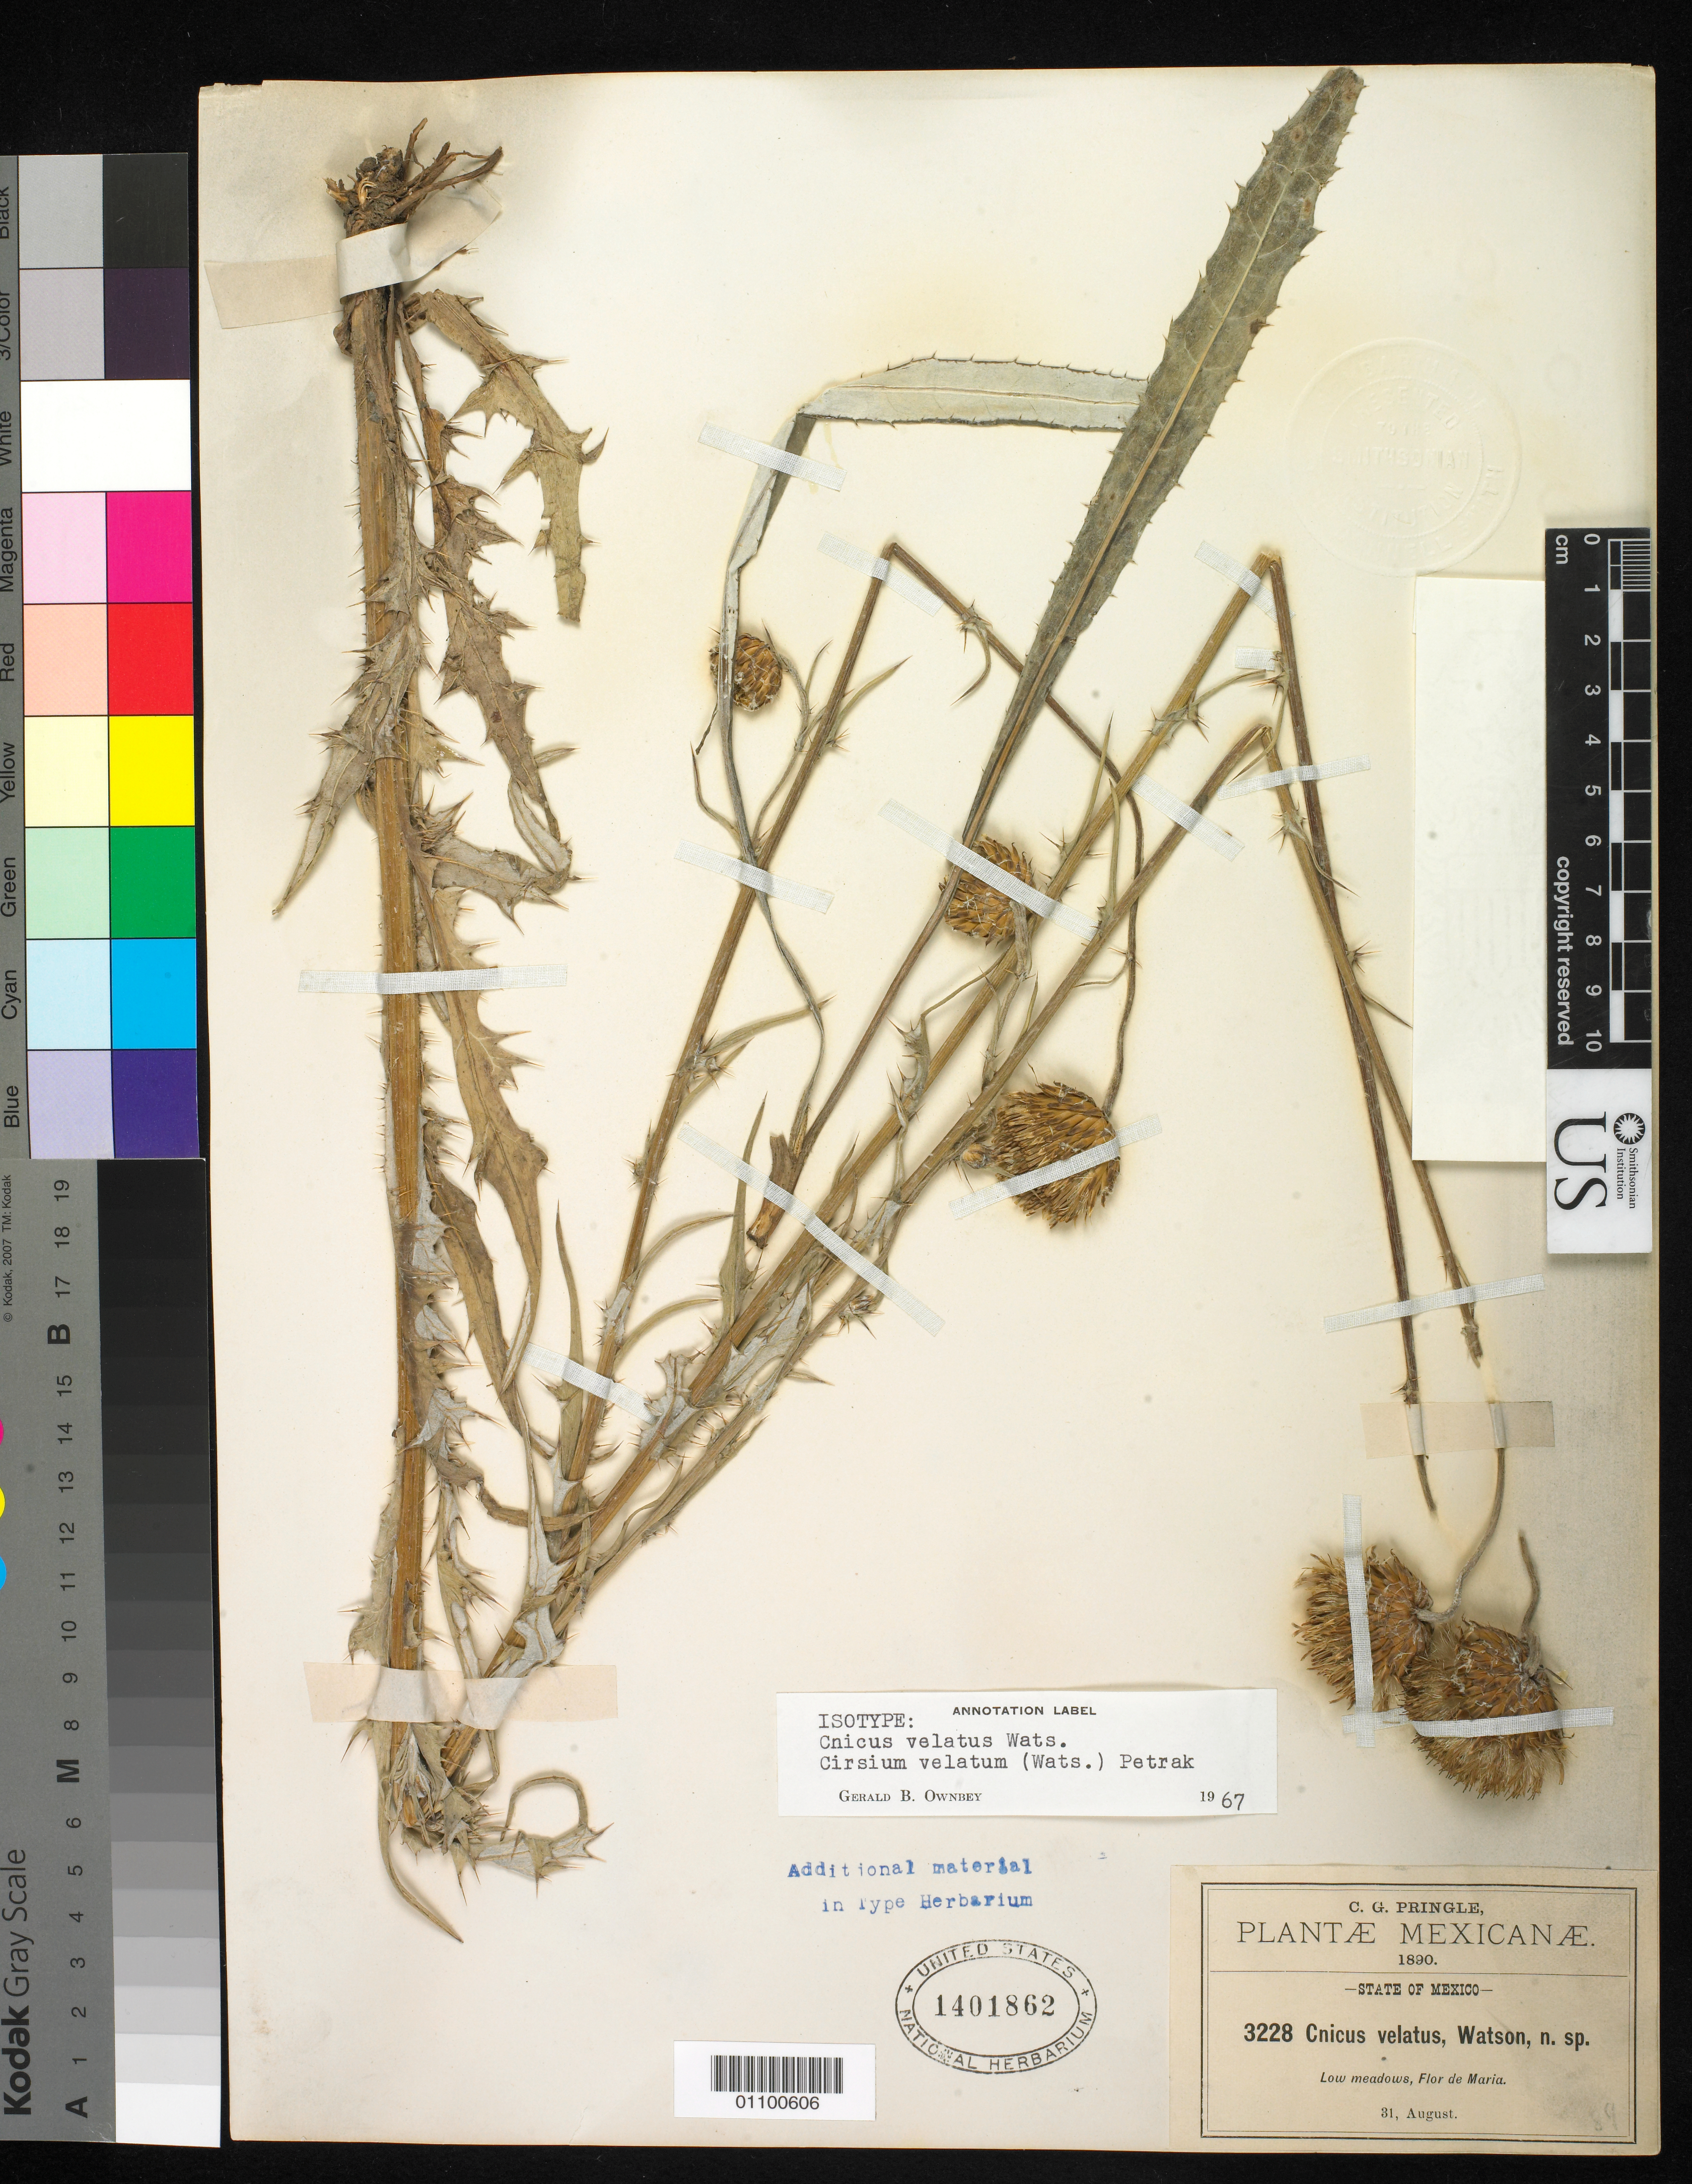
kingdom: Plantae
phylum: Tracheophyta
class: Magnoliopsida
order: Asterales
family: Asteraceae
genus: Cnicus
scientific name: Cnicus velatus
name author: S. Watson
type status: Isotype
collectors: C. G. Pringle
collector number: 3228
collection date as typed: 31 Aug 1890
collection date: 1890-08-31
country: Mexico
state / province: México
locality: Flor de Maria.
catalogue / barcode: US 1401862